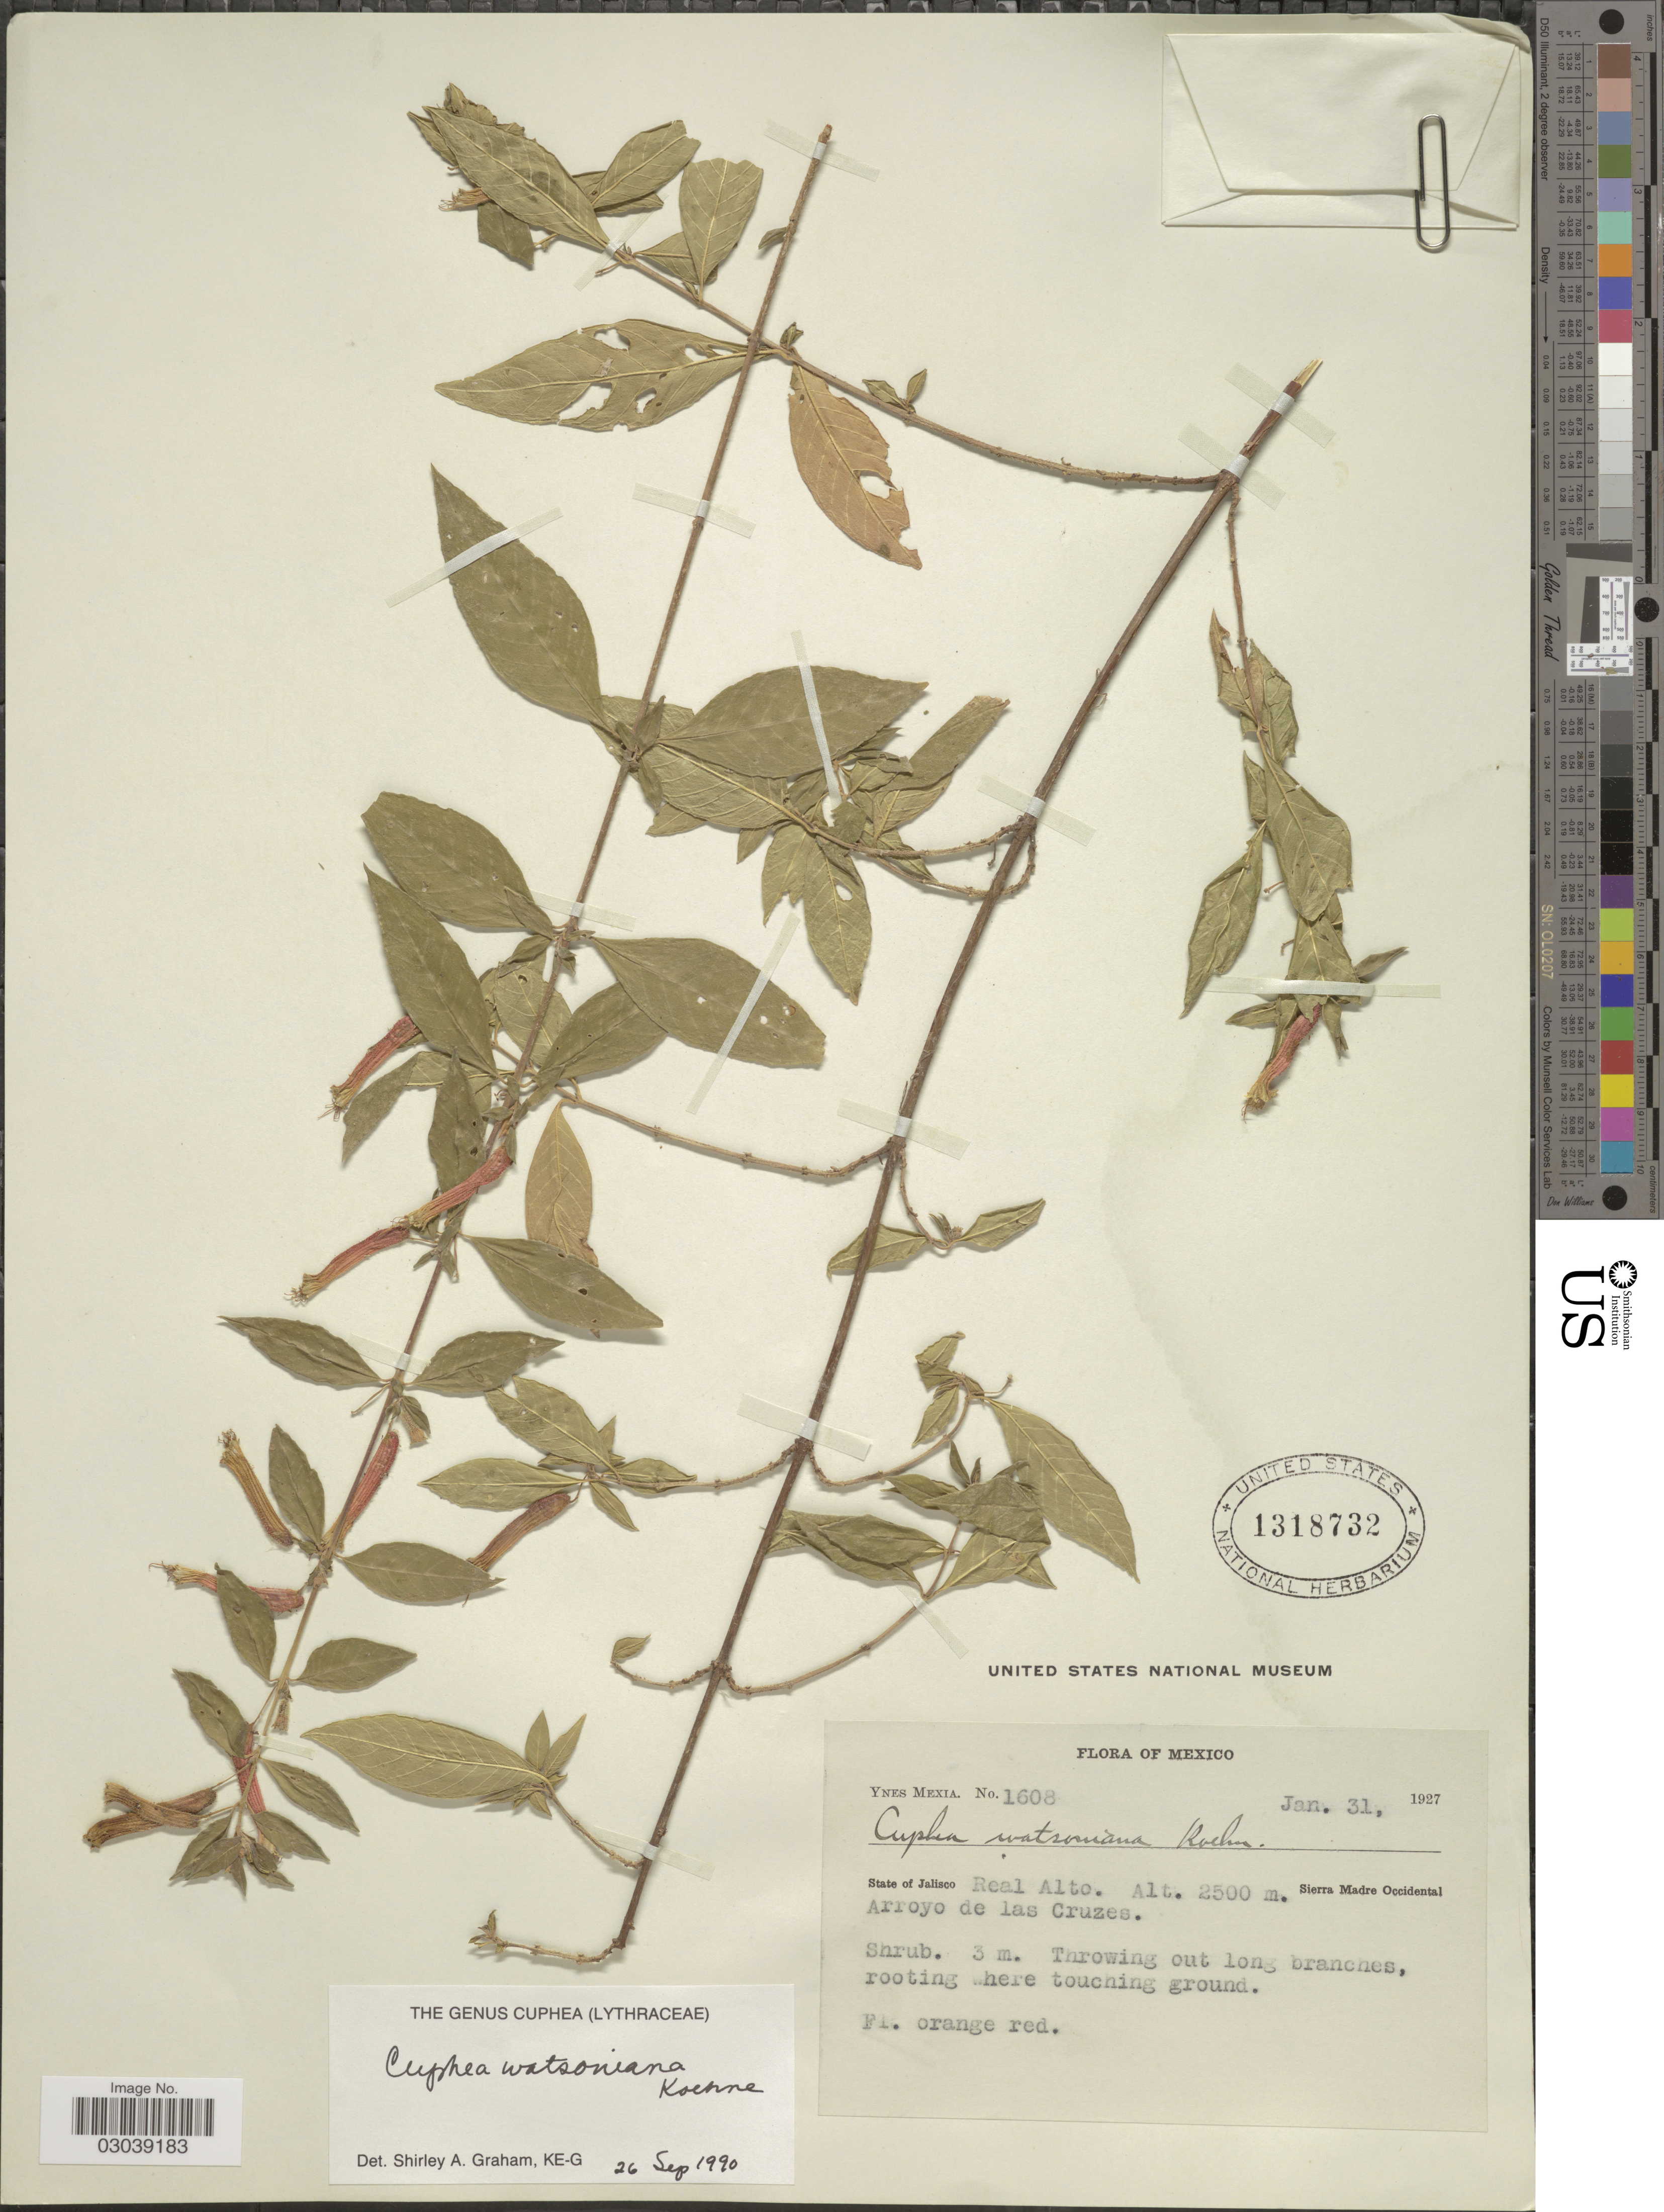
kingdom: Plantae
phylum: Tracheophyta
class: Magnoliopsida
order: Myrtales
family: Lythraceae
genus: Cuphea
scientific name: Cuphea watsoniana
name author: Koehne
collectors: Y. Mexia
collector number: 1608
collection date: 1927-01-31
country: Mexico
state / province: Jalisco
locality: Real Alto. Sierra Madre Occidental. Arroyo de las Cruzes.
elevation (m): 2500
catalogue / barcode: US 1318732